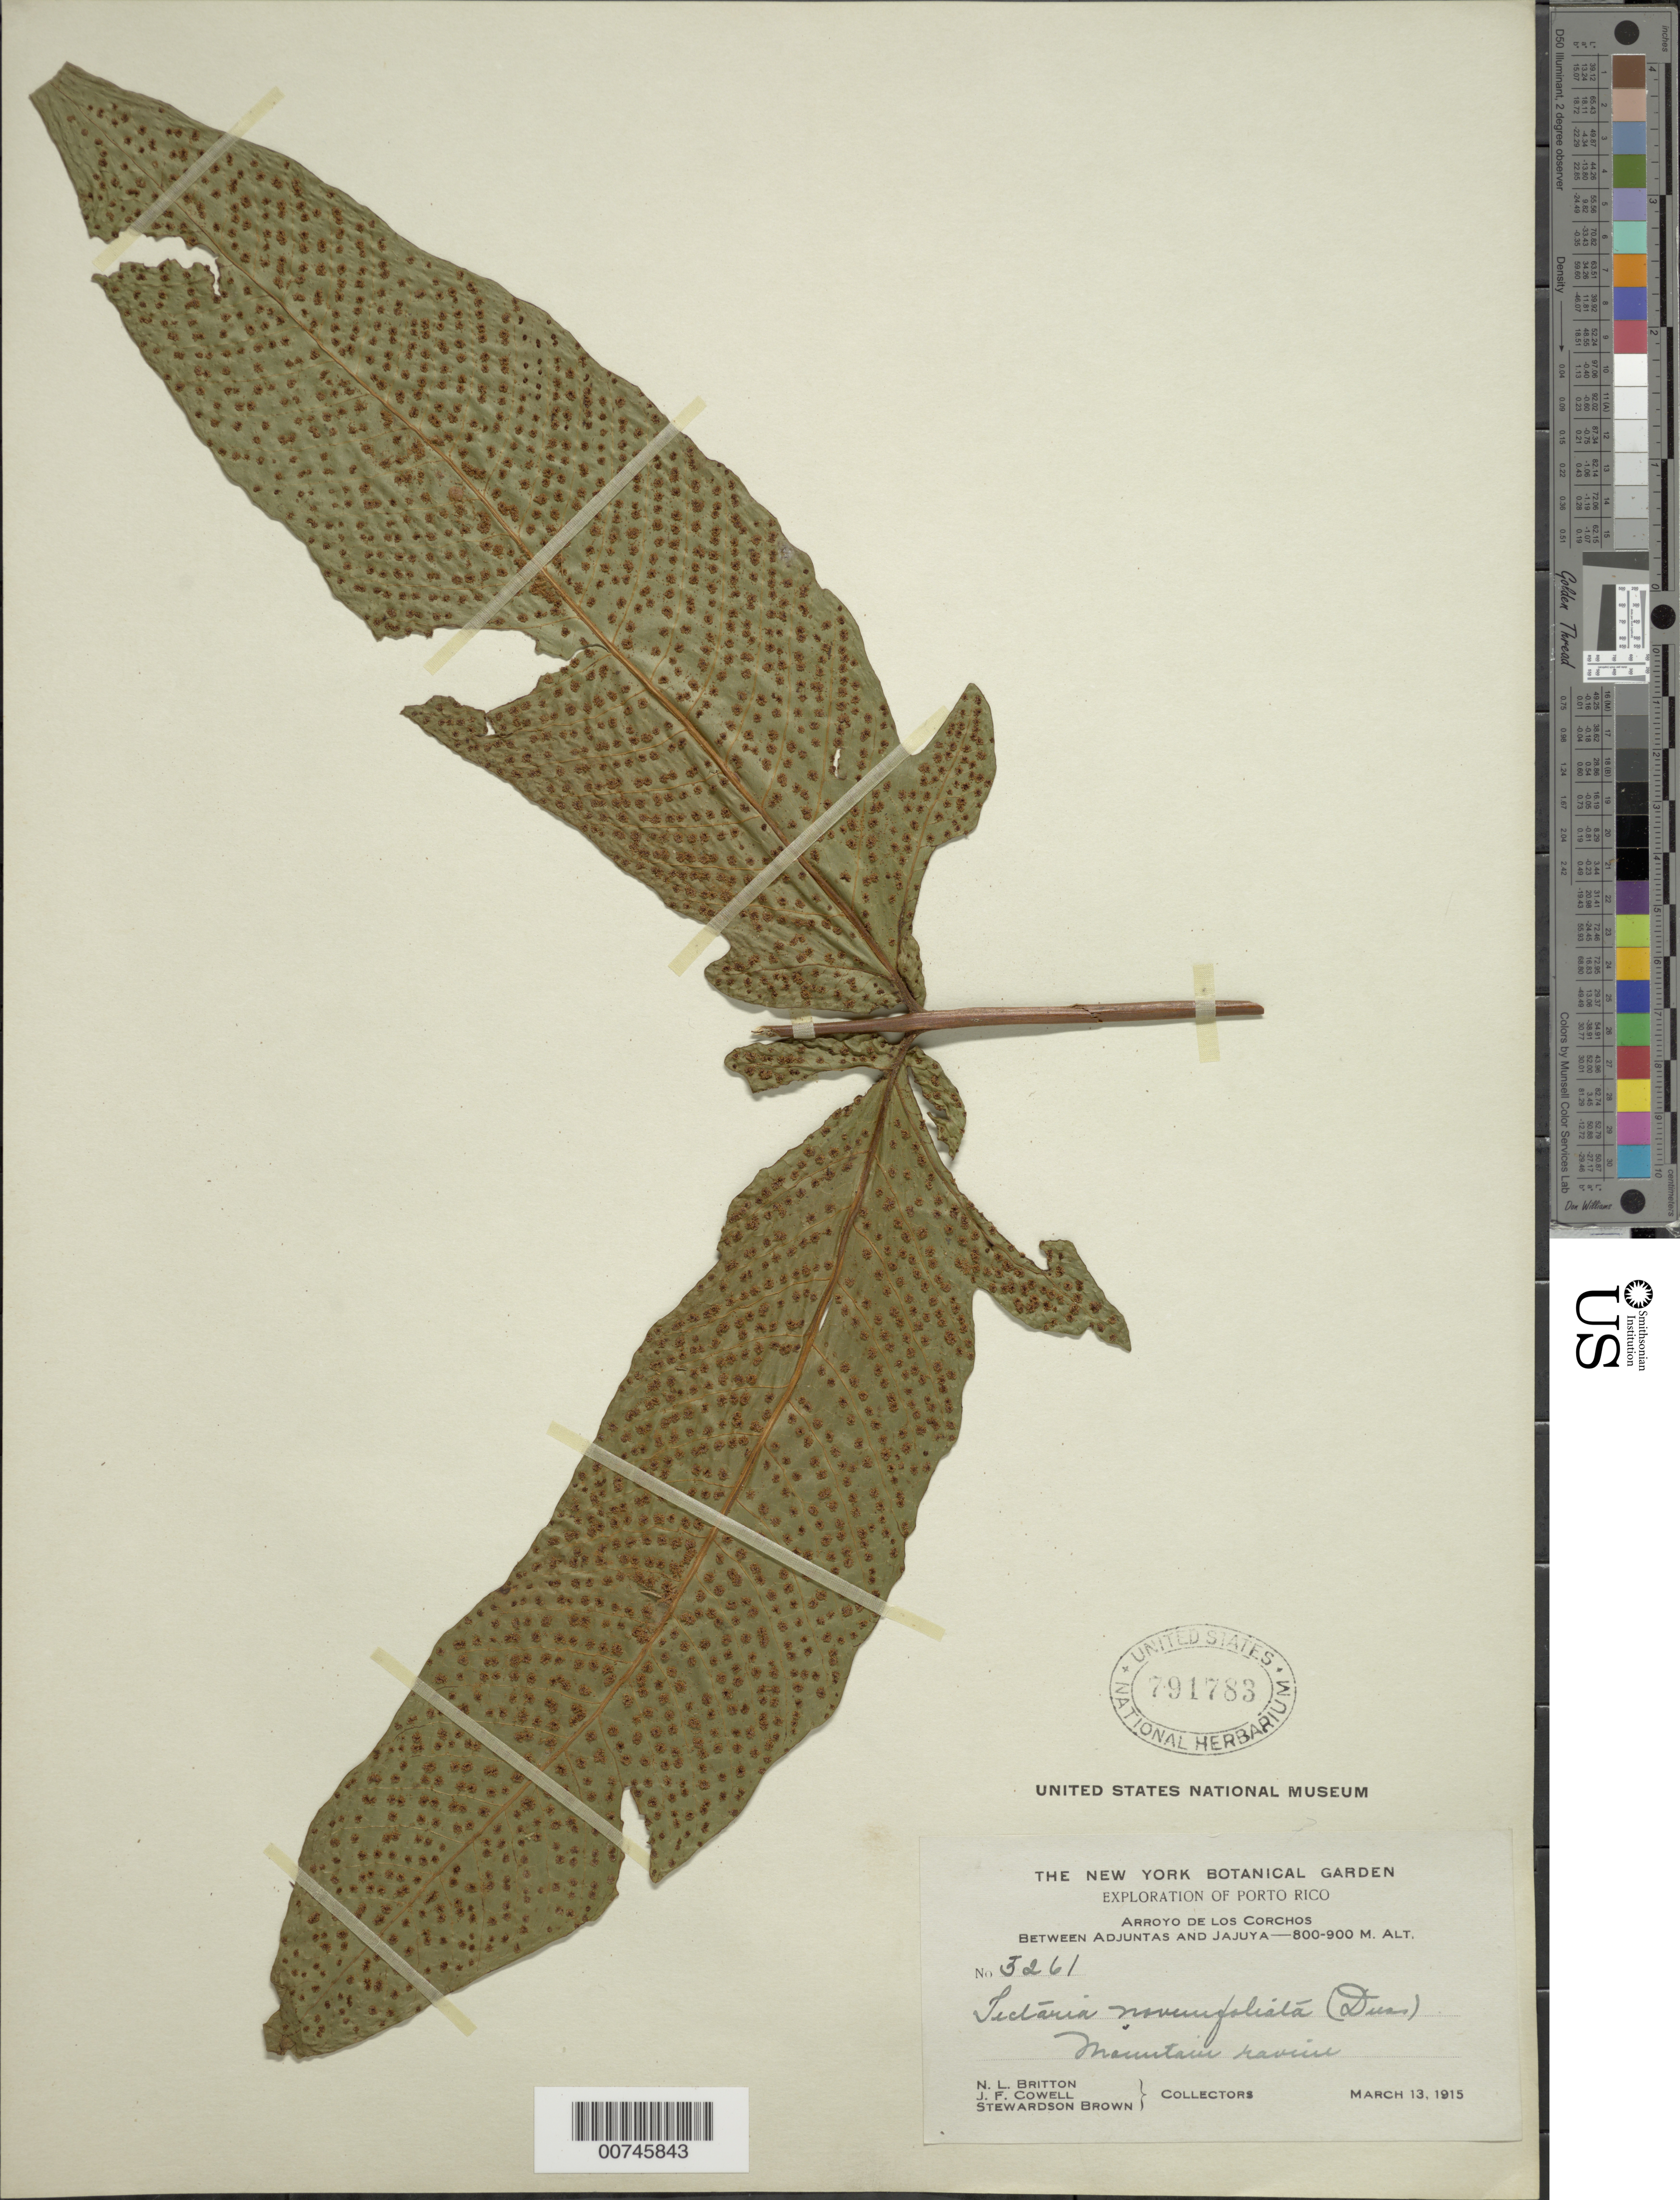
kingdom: Plantae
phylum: Tracheophyta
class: Polypodiopsida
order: Polypodiales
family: Tectariaceae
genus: Tectaria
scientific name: Tectaria incisa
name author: Cav.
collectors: N. Britton, N. Cowell & S. Brown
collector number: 5261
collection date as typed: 13 Mar 1915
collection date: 1915-03-13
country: Puerto Rico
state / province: Jayuya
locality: Arroyo de Los Corchos, between Adjuntas and Jayuya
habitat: Mountain ravine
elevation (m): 800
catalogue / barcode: US 791783